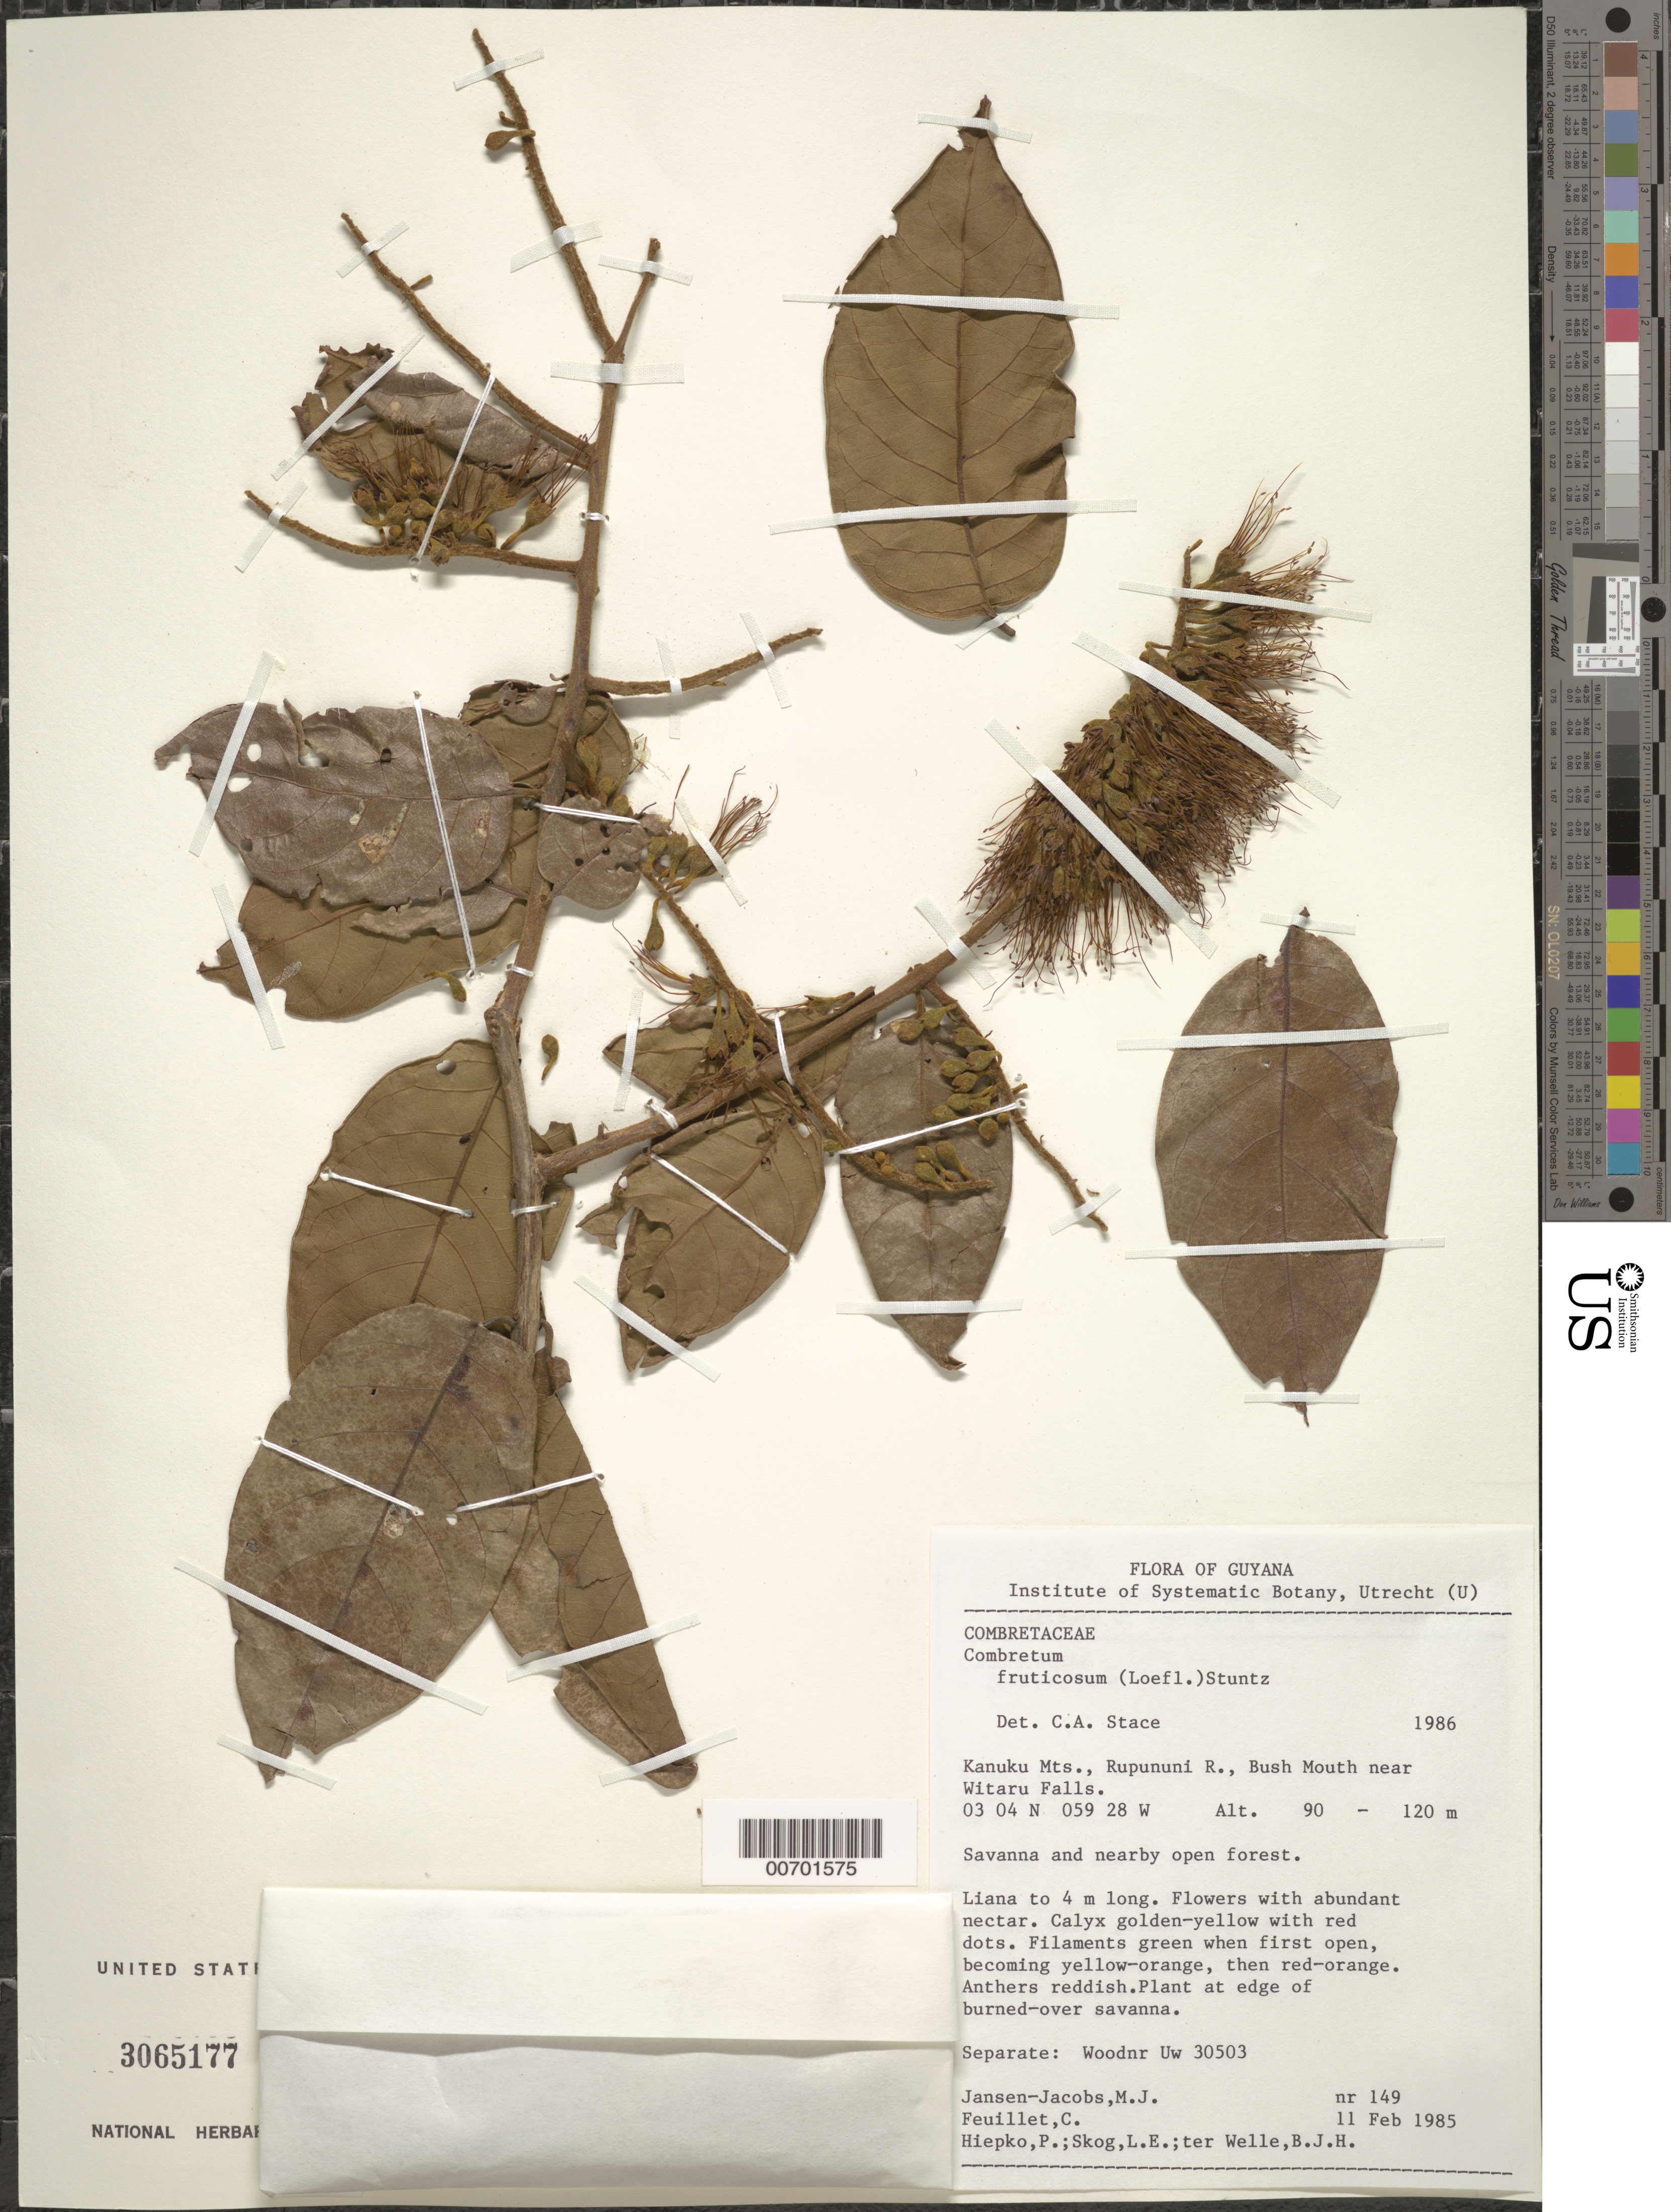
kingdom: Plantae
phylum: Tracheophyta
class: Magnoliopsida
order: Myrtales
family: Combretaceae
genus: Combretum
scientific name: Combretum fruticosum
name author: (Loefl.) Stuntz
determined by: Stace, C. A.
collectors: M. J. Jansen-Jacobs, C. Feuillet, P. H. Hiepko, L. E. Skog & B. Welle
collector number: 149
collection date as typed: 11-Feb-85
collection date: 1985-02-11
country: Guyana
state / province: U. Takutu-U. Essequibo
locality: Kanuku Mts., Rupununi R., Bush Mouth near Witaru Falls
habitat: Savanna & nearby open forest; at edge of burned over savanna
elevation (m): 90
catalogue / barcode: US 3065177